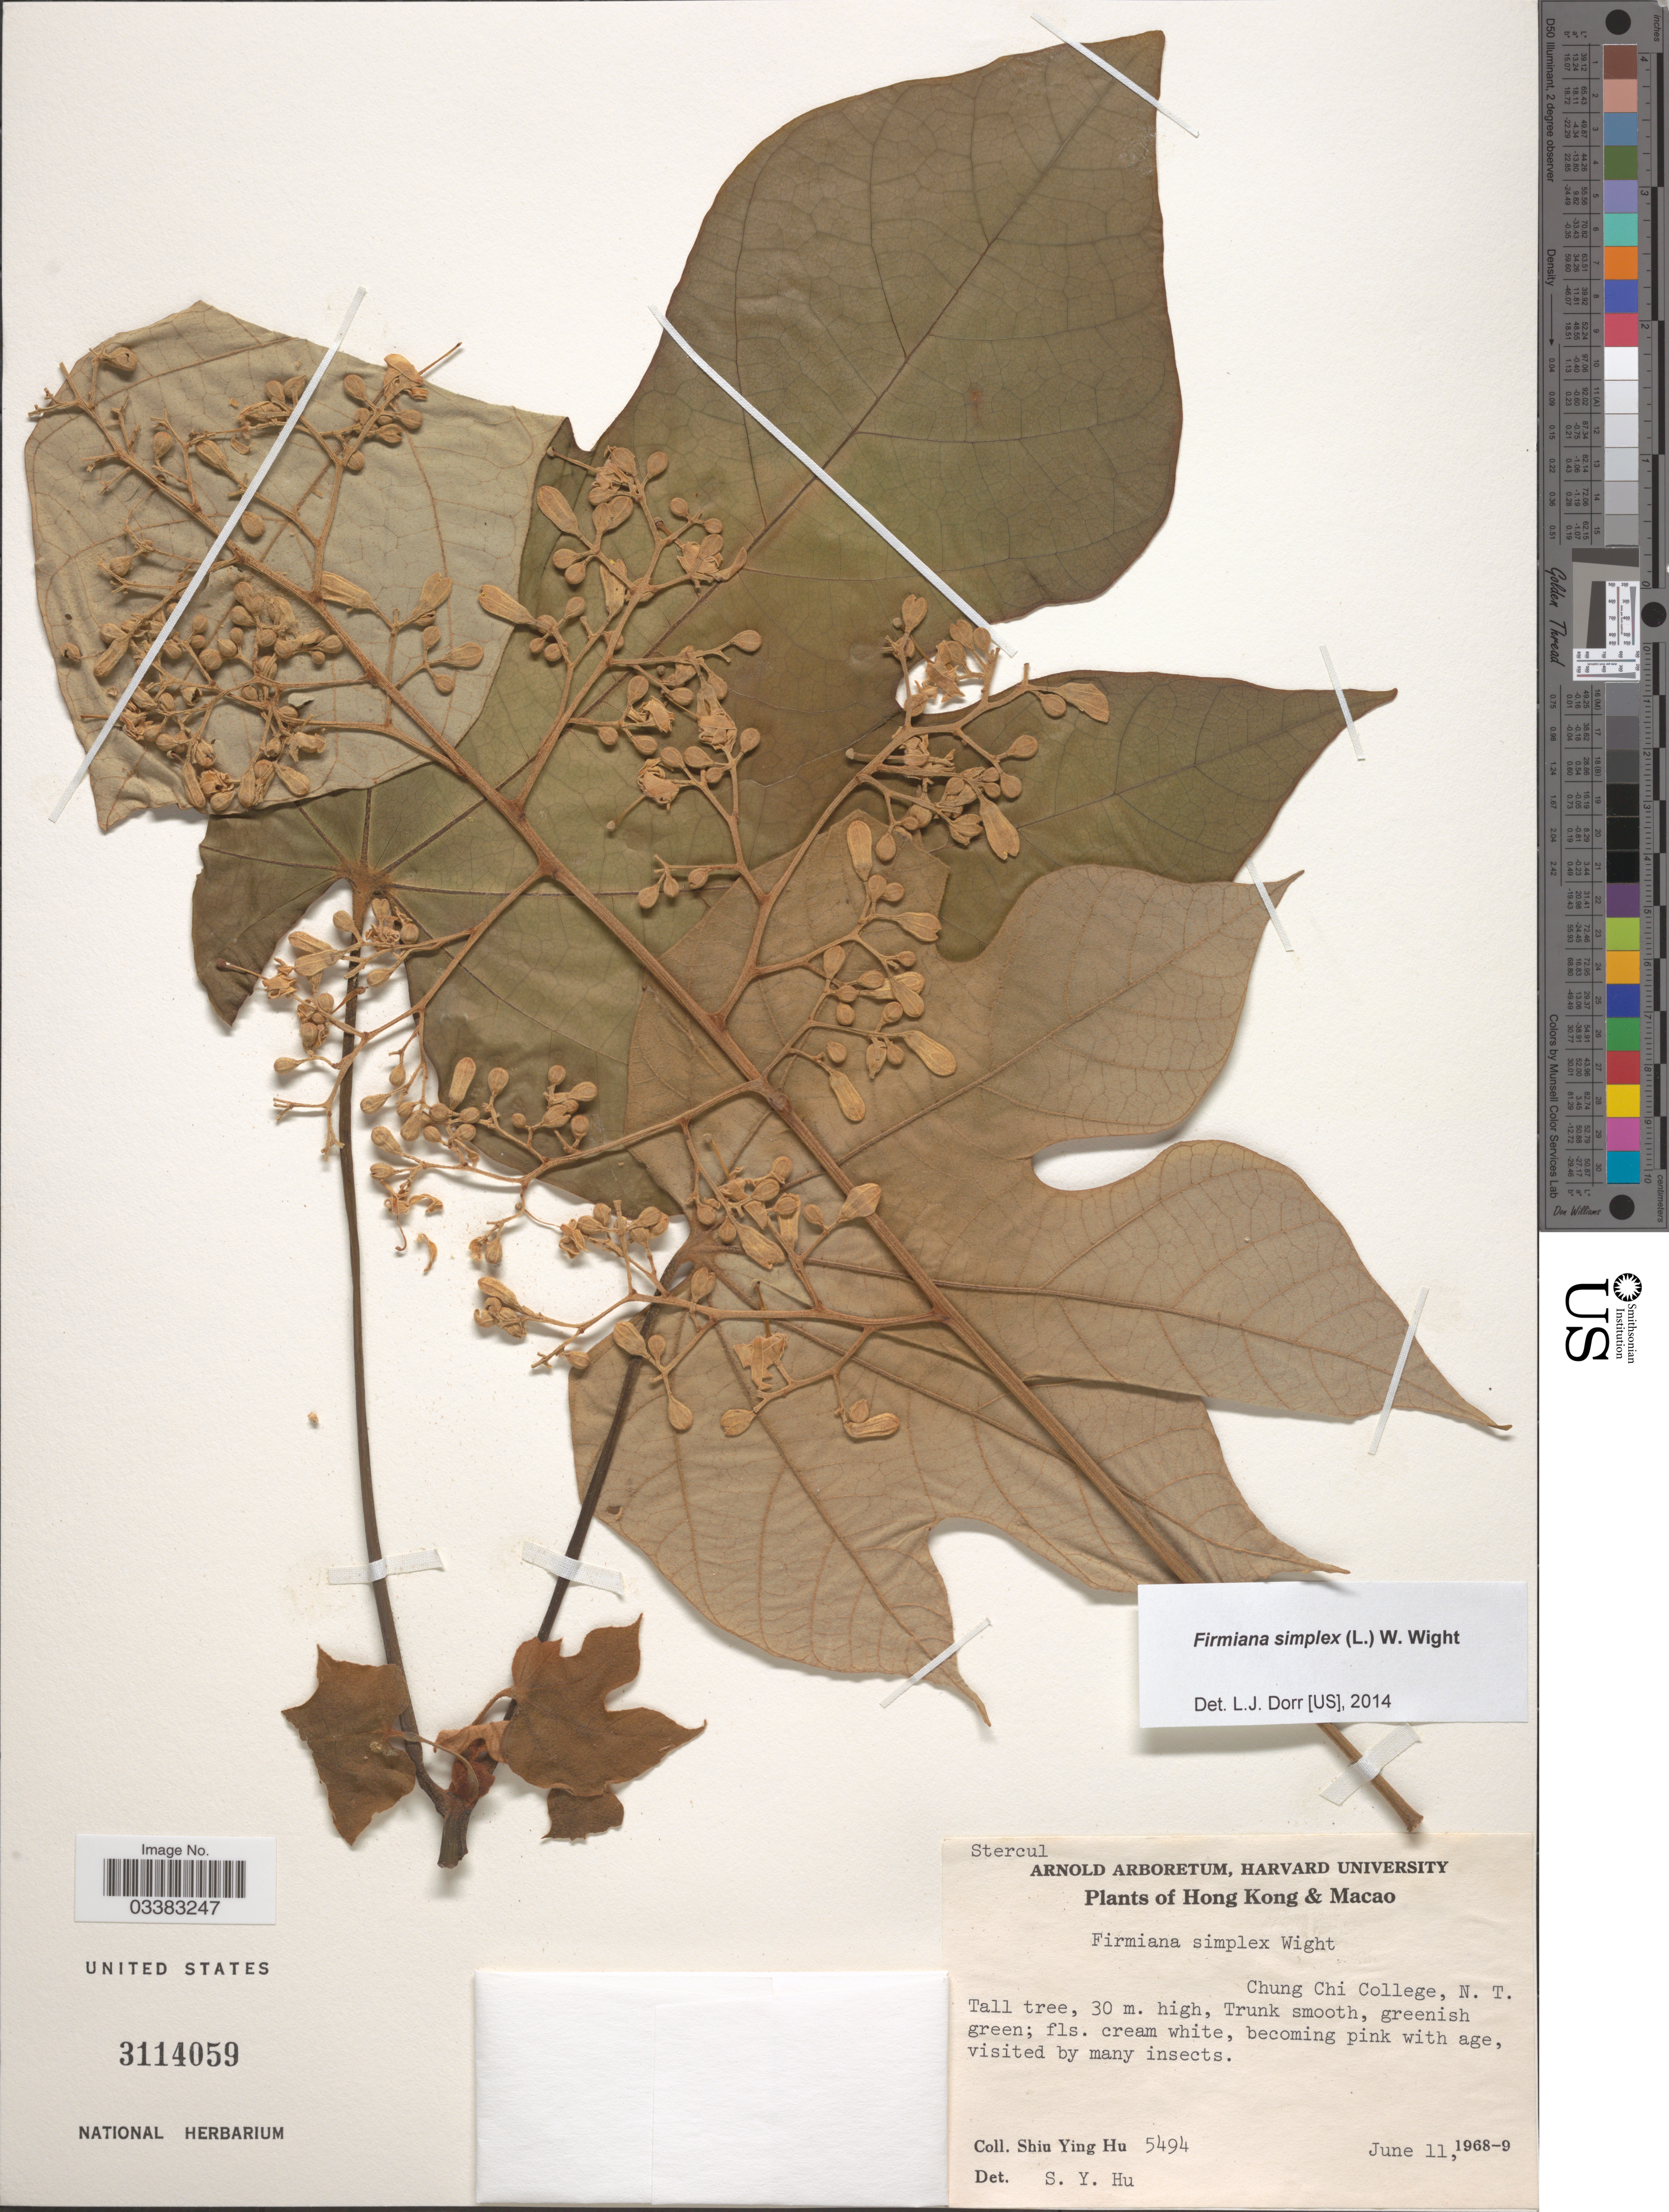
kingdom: Plantae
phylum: Tracheophyta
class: Magnoliopsida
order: Malvales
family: Malvaceae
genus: Firmiana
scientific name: Firmiana simplex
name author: (L.) W. Wight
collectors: S. Y. Hu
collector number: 5494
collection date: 1968-06-11/1969-06-11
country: China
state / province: Hong Kong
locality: Hong Kong & Macao. Chung Chi College, N.T.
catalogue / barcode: US 3114059